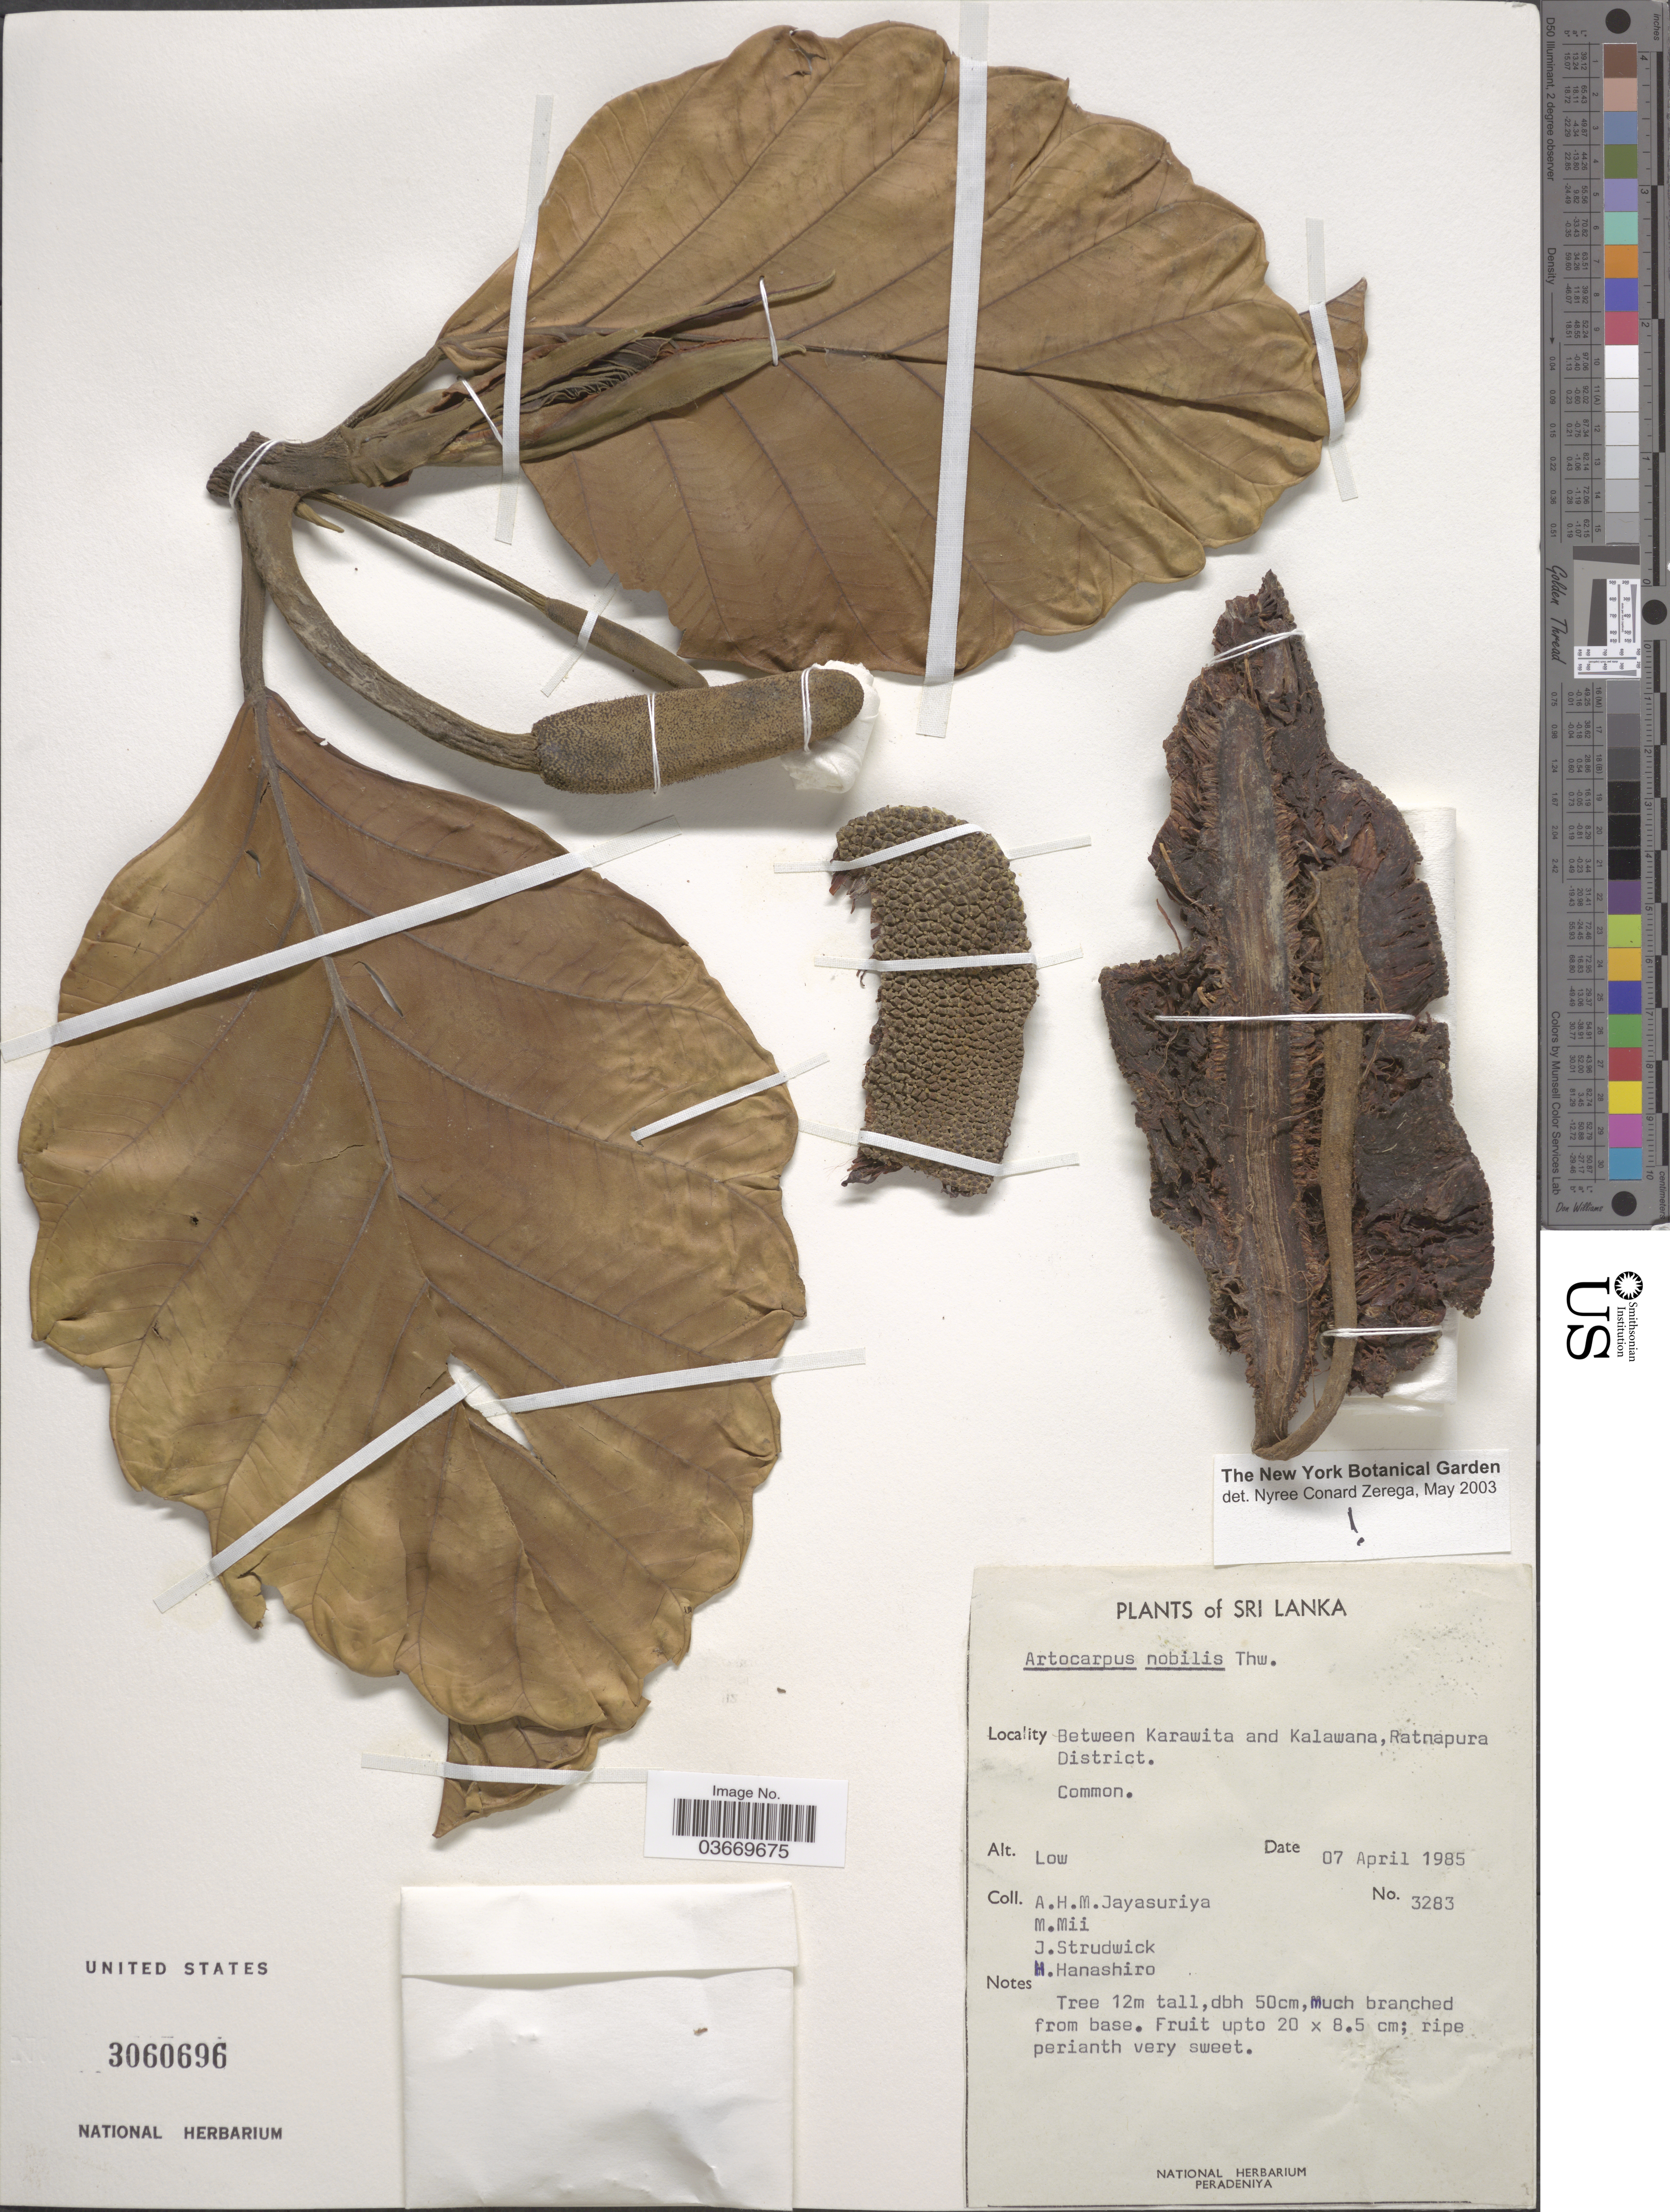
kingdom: Plantae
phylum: Tracheophyta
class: Magnoliopsida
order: Rosales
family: Moraceae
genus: Artocarpus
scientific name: Artocarpus nobilis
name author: Thwaites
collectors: A. H. Jayasuriya, M. Mii, J. J. Strudwick & H. Hanashiro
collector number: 3283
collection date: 1985-04-07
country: Sri Lanka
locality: Between Karawita and Kalawana, Ratnapura District.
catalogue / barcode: US 3060696